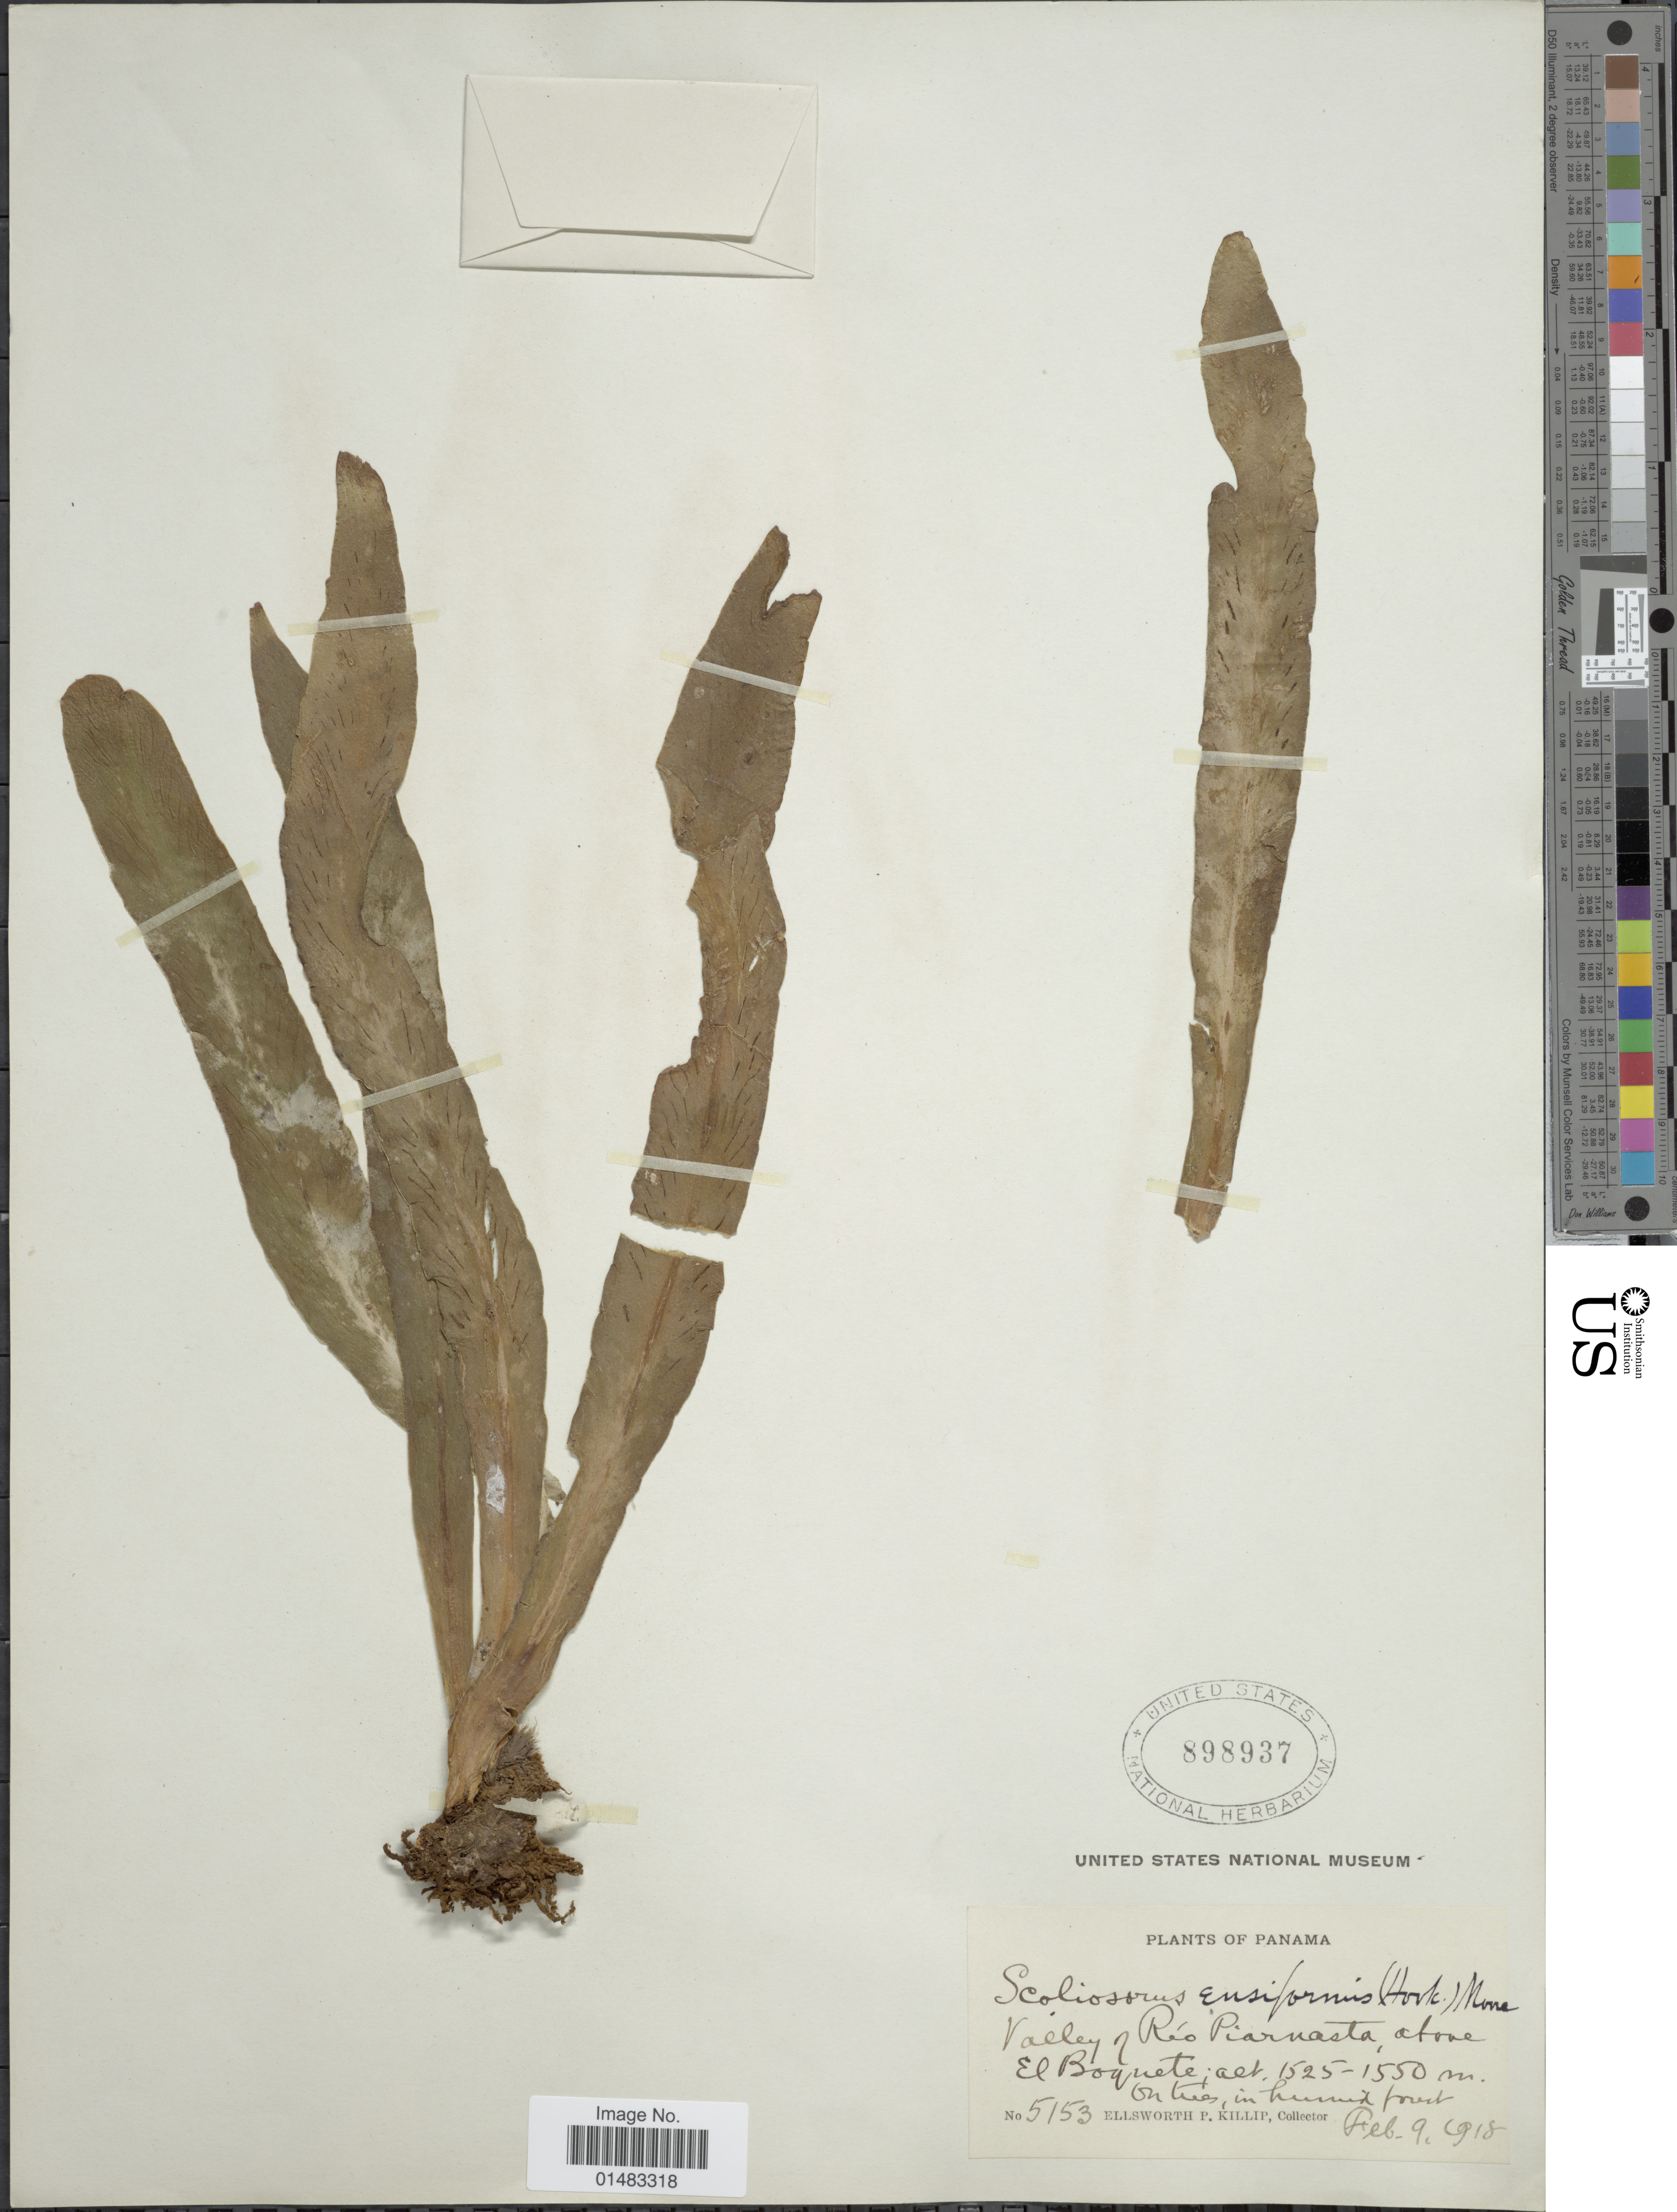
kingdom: Plantae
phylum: Tracheophyta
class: Polypodiopsida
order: Polypodiales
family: Pteridaceae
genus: Scoliosorus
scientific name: Scoliosorus ensiformis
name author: (Hook.) T. Moore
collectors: E. P. Killip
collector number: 5153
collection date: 1918-02-09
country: Panama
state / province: Chiriqui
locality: Valley of Rio Piarnasta, above El Boquete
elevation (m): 1525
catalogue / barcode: US 898937